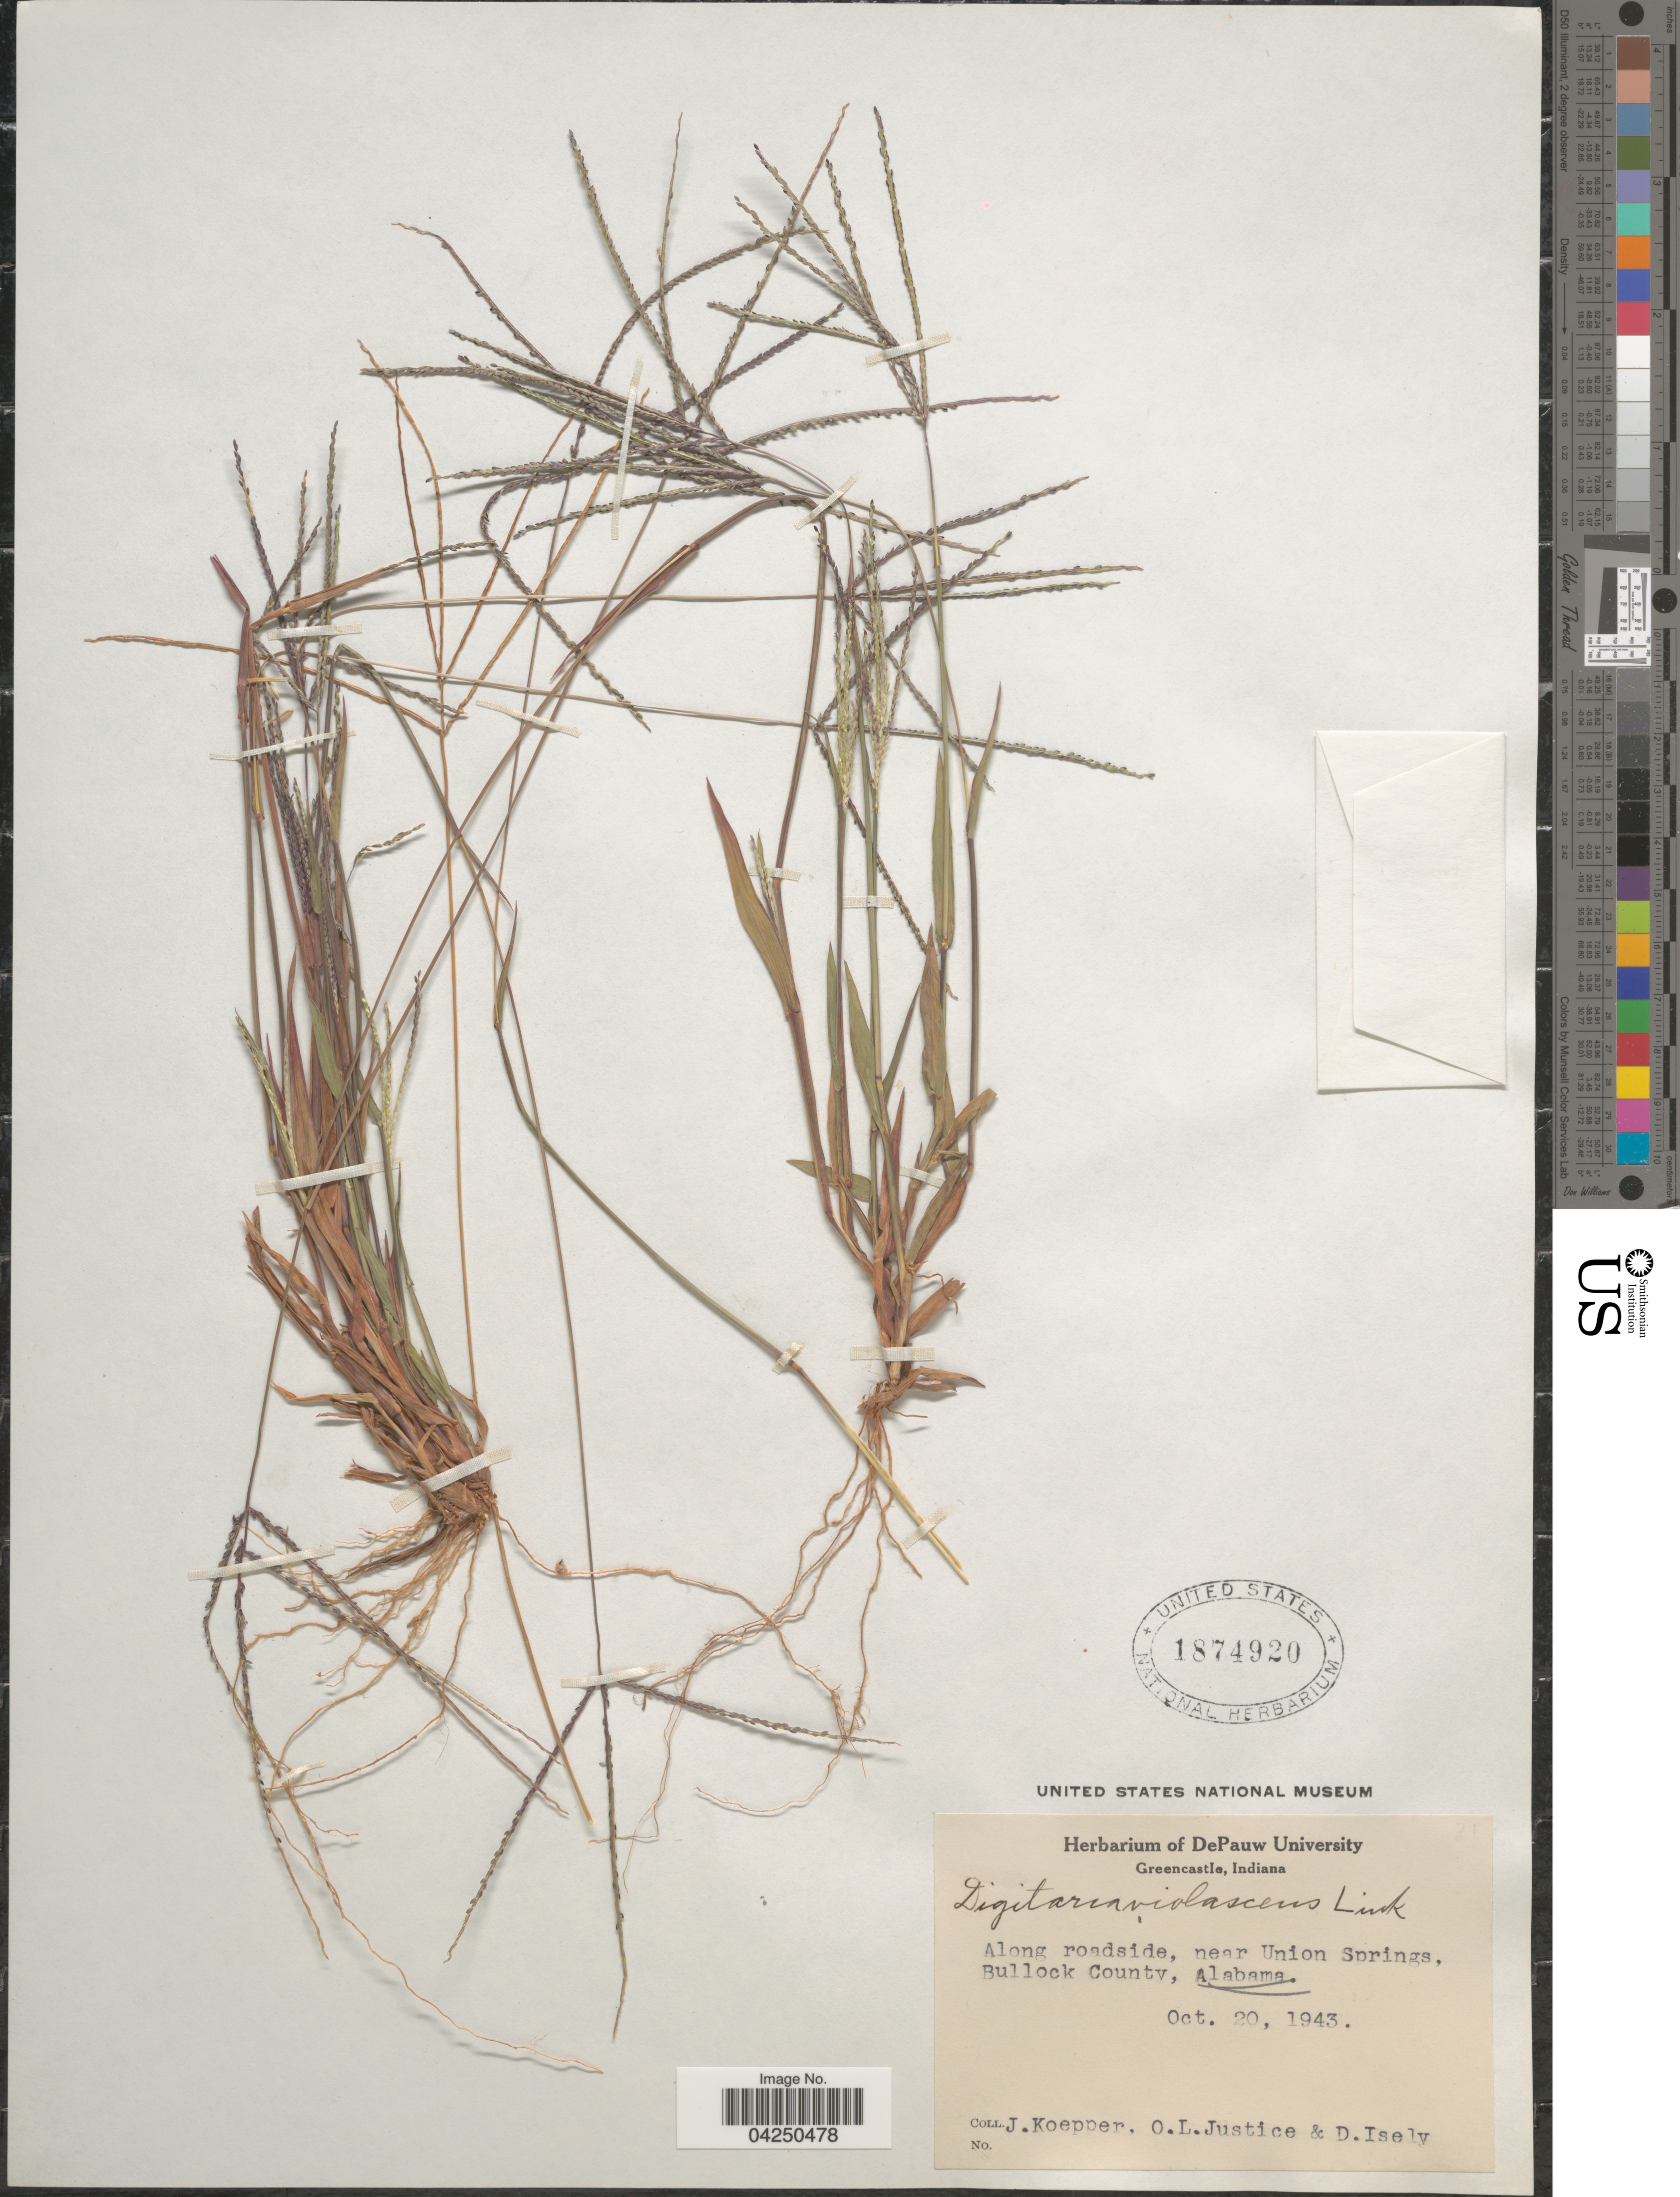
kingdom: Plantae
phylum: Tracheophyta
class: Liliopsida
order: Poales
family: Poaceae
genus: Digitaria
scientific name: Digitaria violascens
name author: Link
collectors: J. M. Koepper, O. Justice & D. Isely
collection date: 1943-10-20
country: United States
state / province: Alabama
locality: Along roadside, near Union Springs. Bullock County.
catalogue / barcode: US 1874920